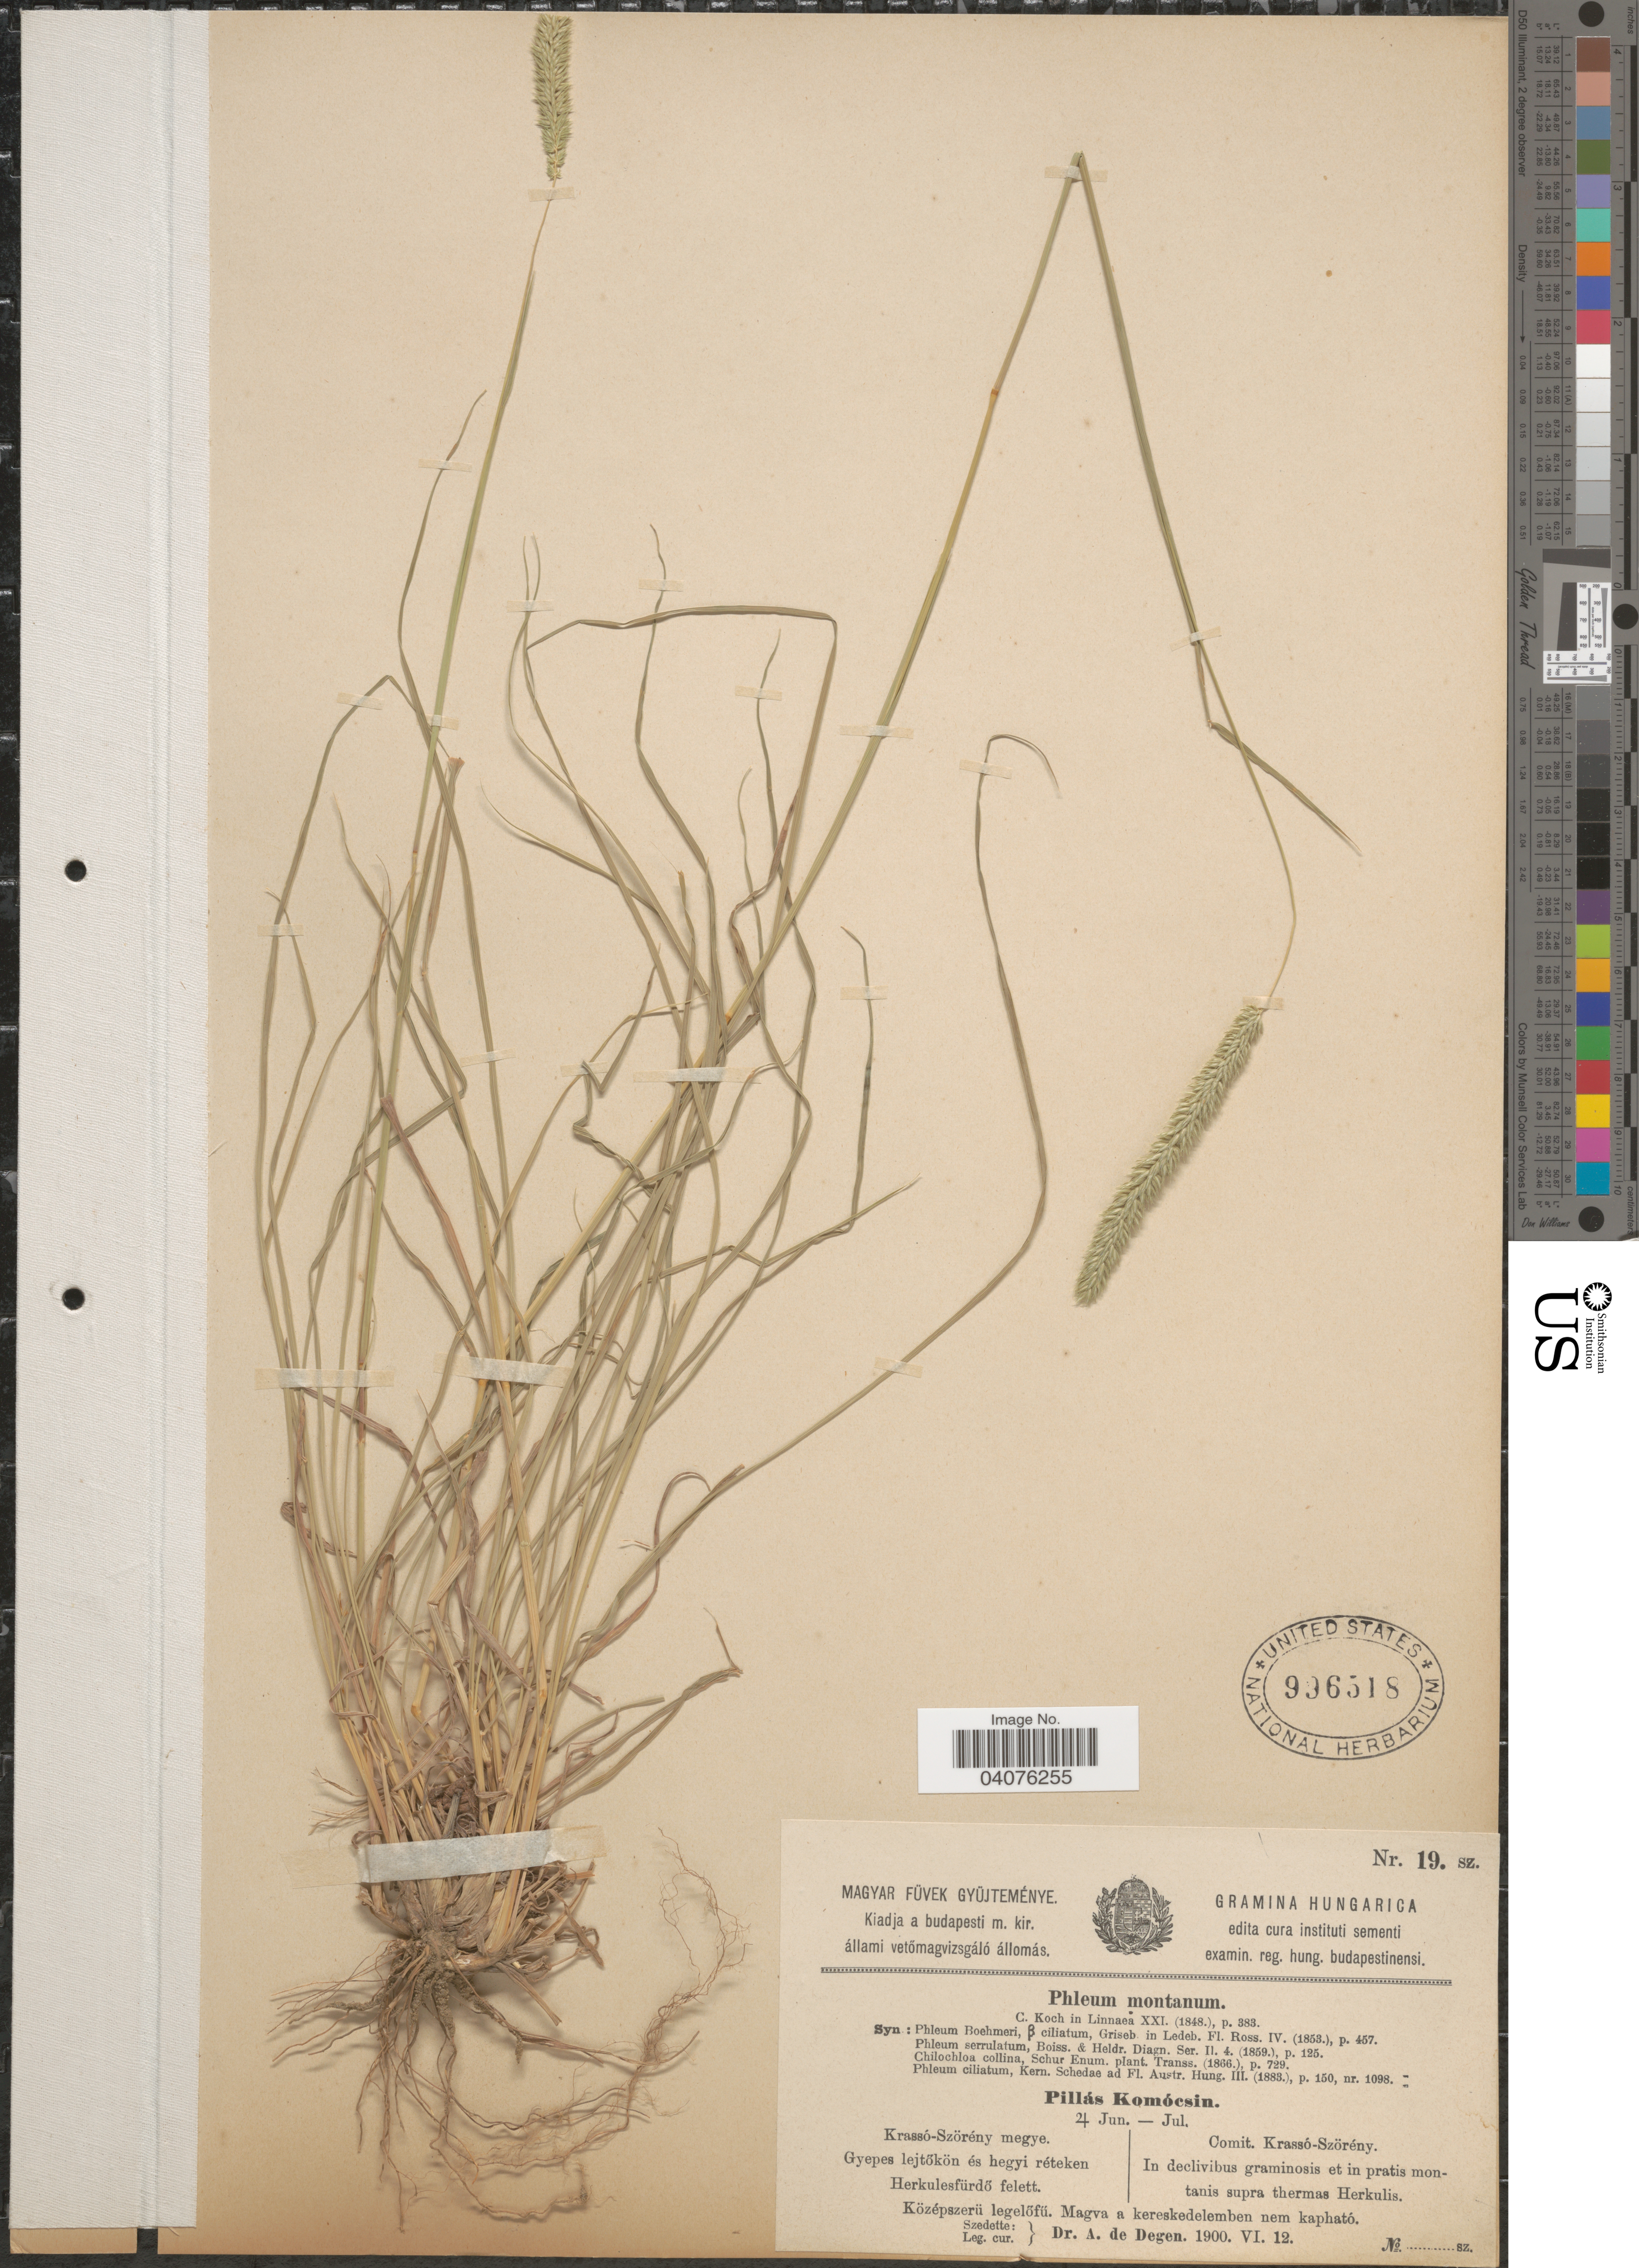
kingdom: Plantae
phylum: Tracheophyta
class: Liliopsida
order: Poales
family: Poaceae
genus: Phleum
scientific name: Phleum montanum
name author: K. Koch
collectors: A. Degen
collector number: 19?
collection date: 1900-06-12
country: Hungary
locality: Comit. Krassó-Szörént. In declivibus graminosis et in pratis montanis supra thermas Herkulis.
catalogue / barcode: US 996518